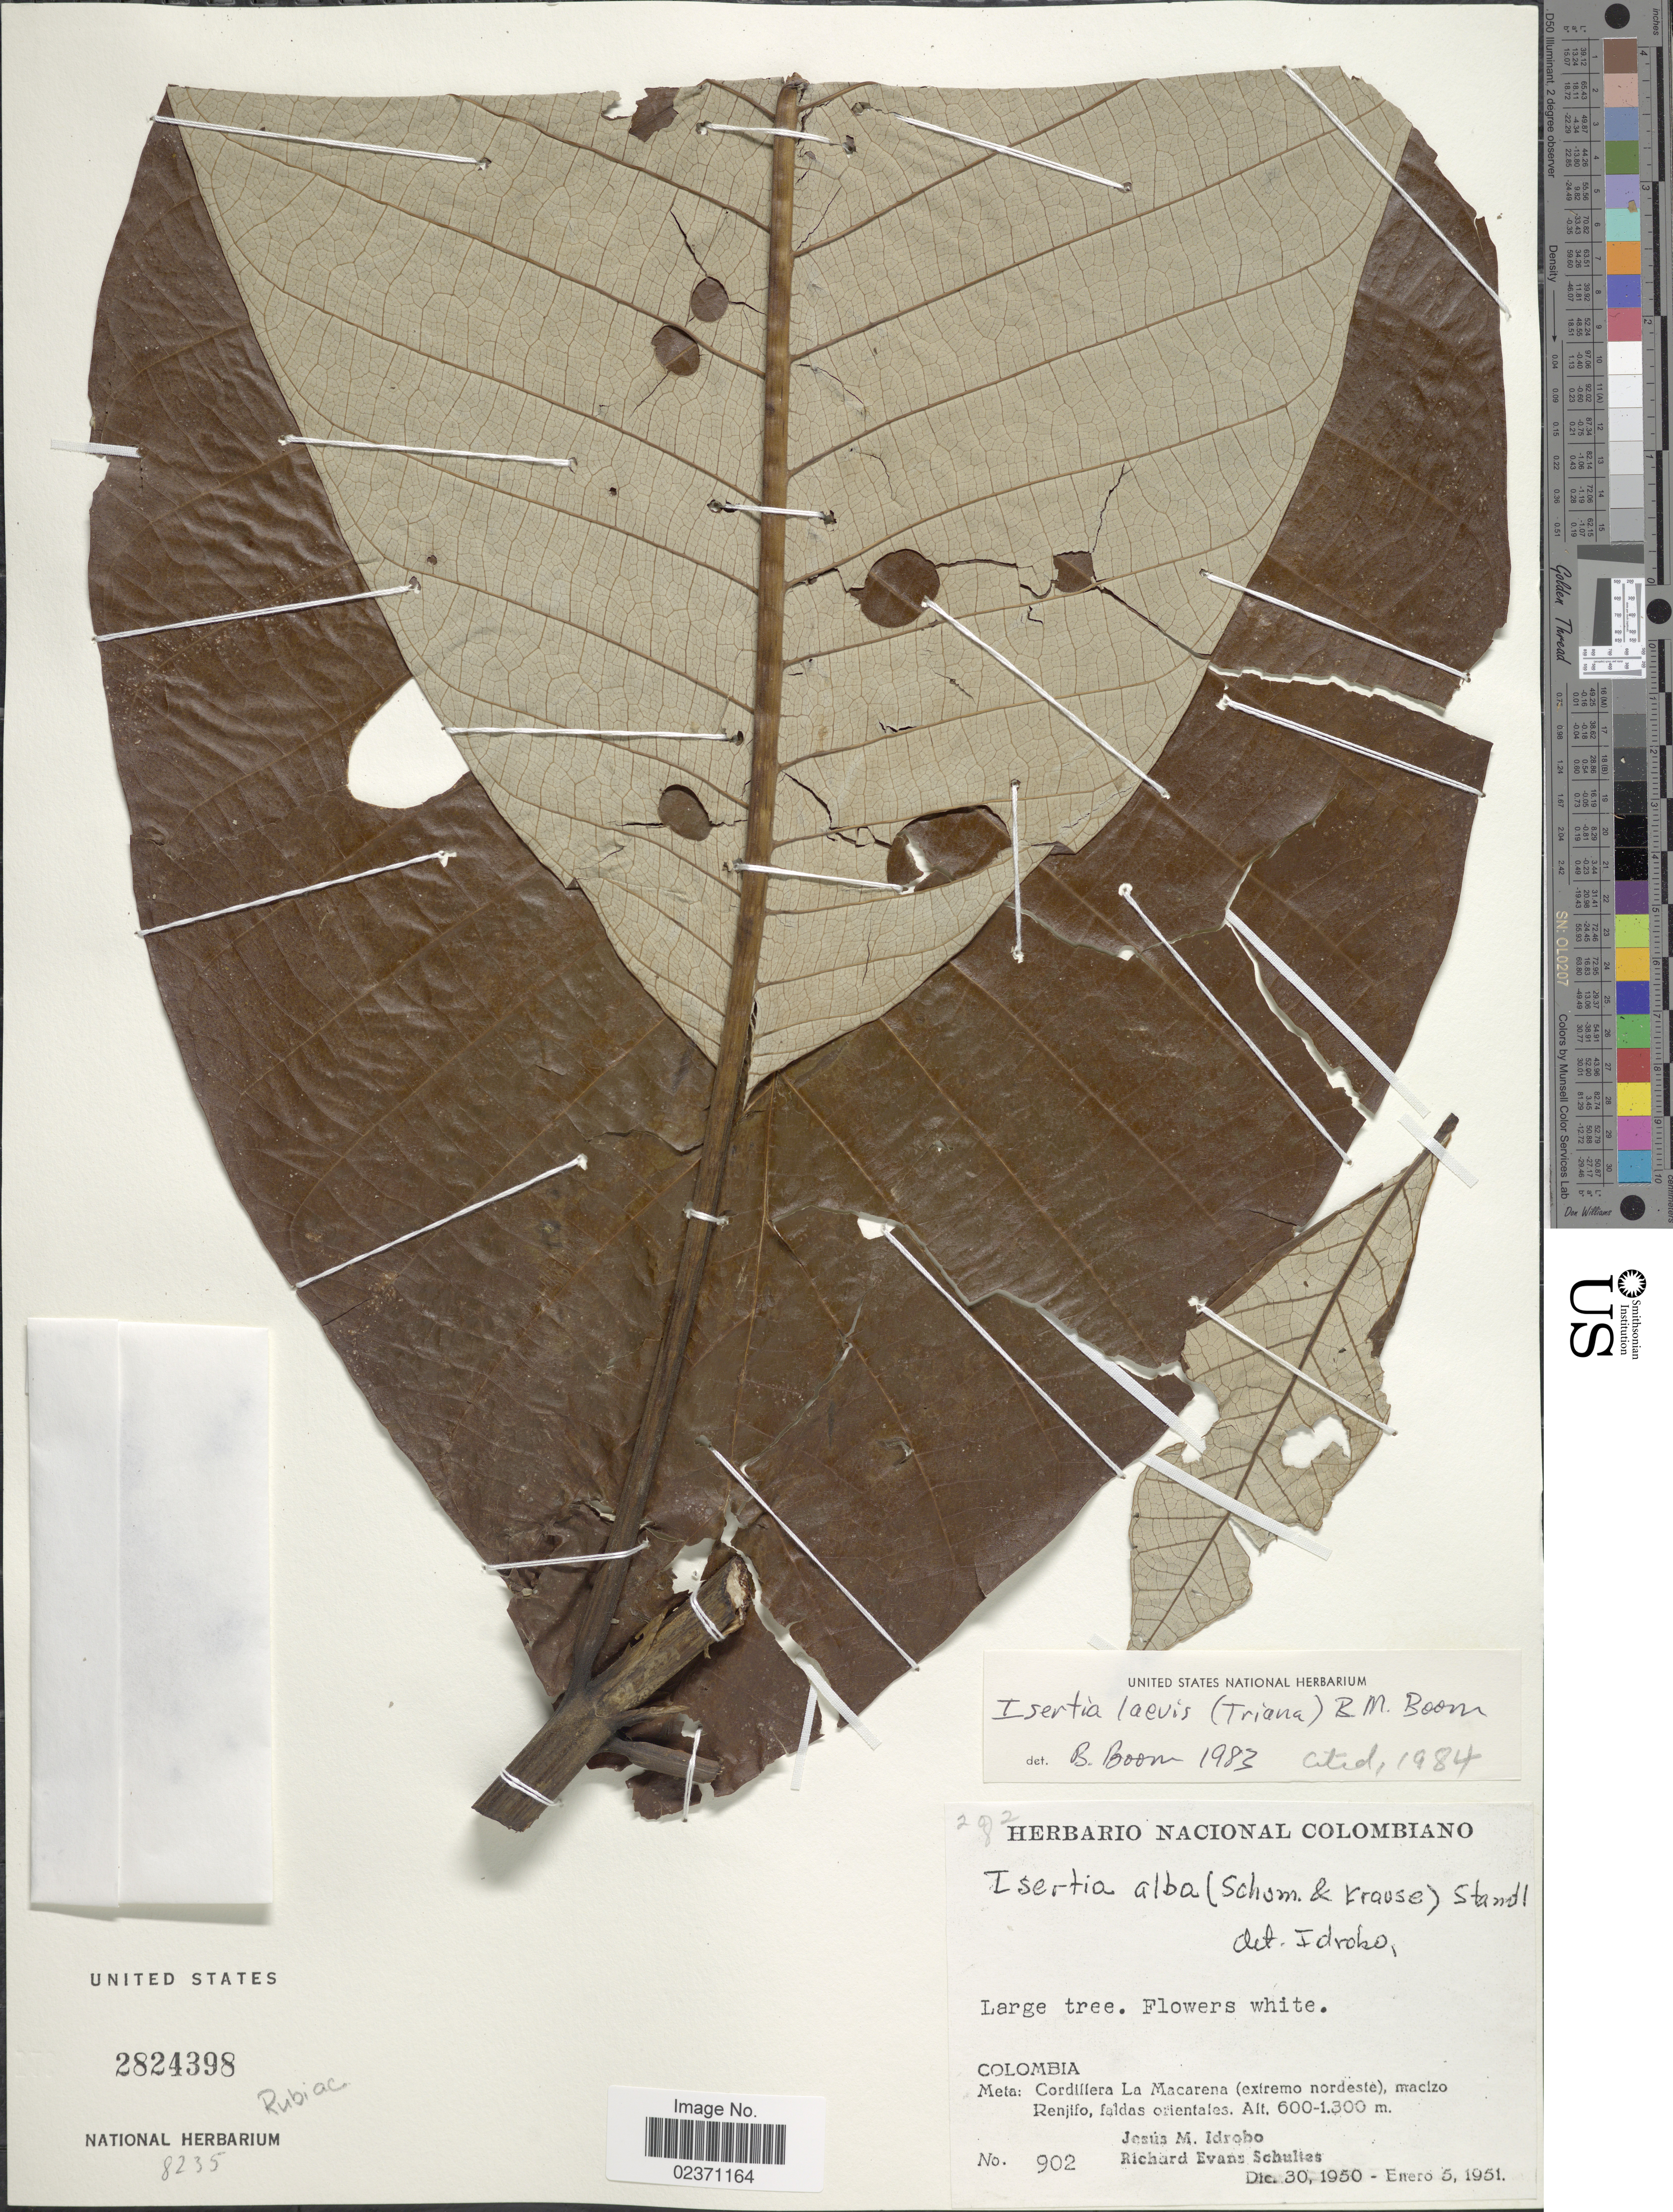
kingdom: Plantae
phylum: Tracheophyta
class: Magnoliopsida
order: Gentianales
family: Rubiaceae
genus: Isertia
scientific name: Isertia laevis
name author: (Triana) B.M. Boom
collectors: J. M. Idrobo & R. E. Schultes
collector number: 902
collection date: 1950-12-30/1951-01-05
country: Colombia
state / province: Meta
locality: Cordillera La Macarena (extremo nordeste), macizo Renjifo, faldas orientales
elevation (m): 600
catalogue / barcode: US 2824398